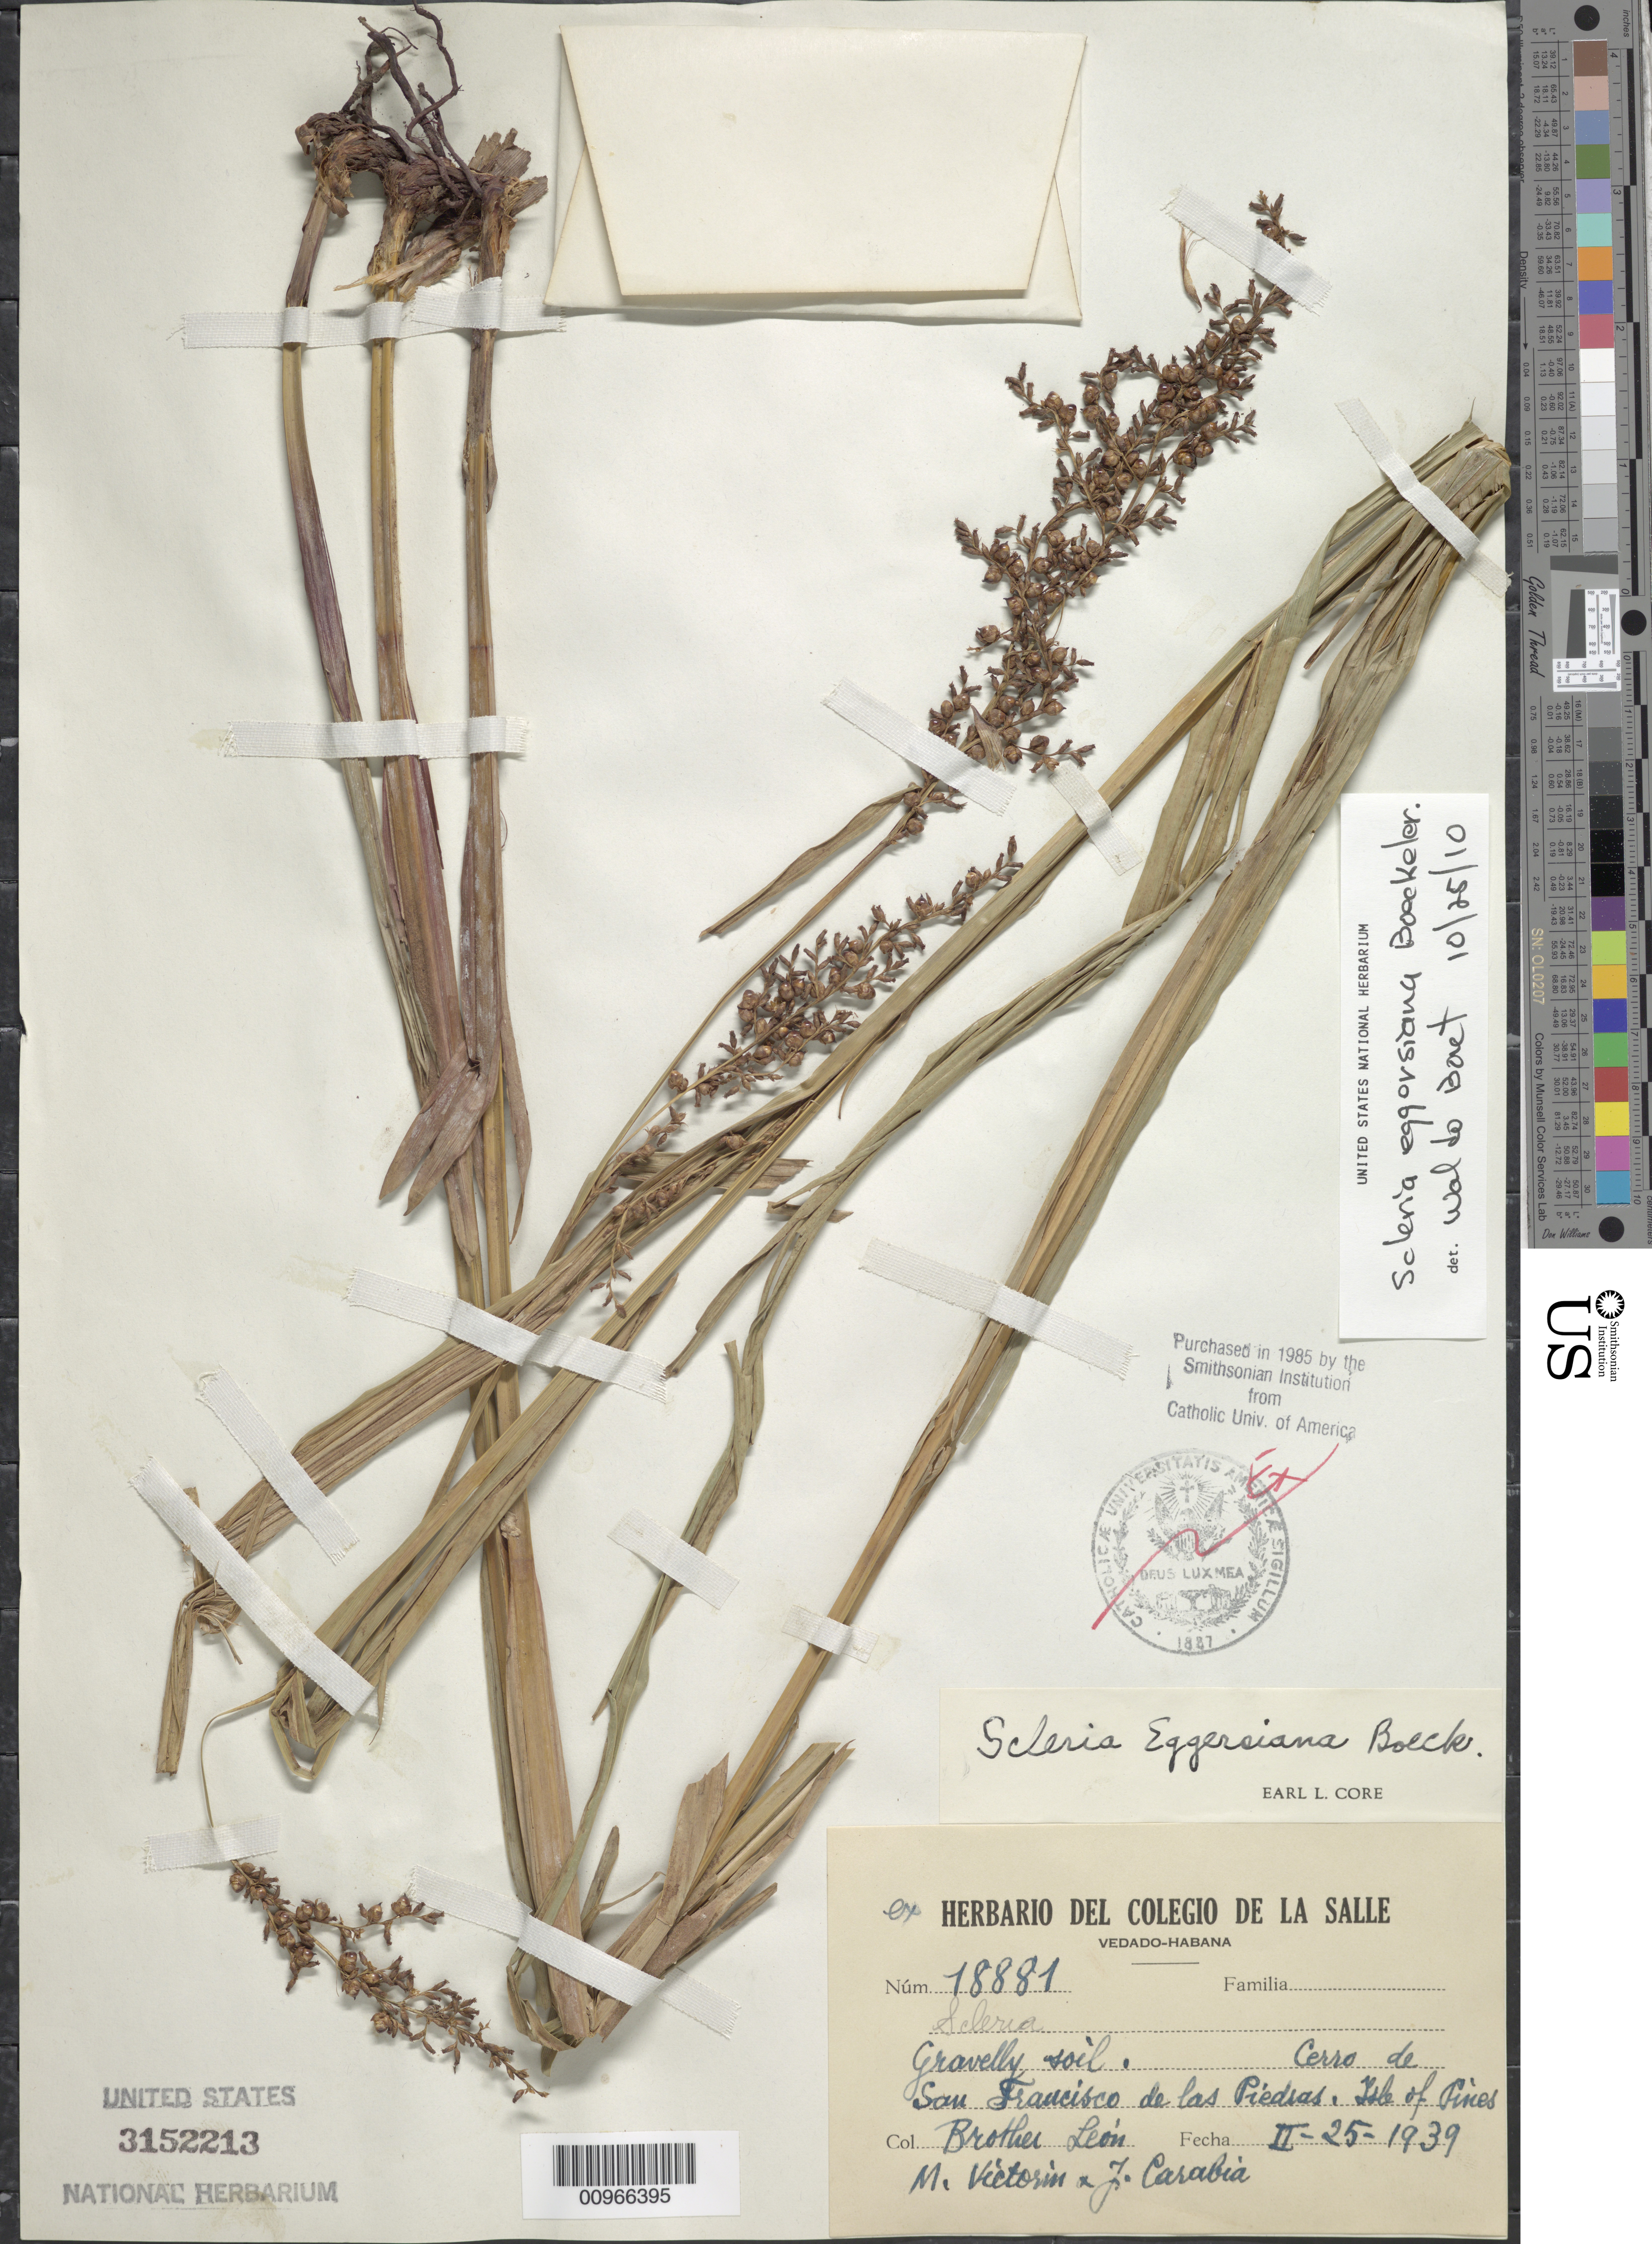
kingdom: Plantae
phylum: Tracheophyta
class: Liliopsida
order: Poales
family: Cyperaceae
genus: Scleria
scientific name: Scleria eggersiana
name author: Boeckeler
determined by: Core, E. L.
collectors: Bro. León, F. Victorin & J. Carabia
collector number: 18881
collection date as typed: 25 Feb 1939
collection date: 1939-02-25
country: Cuba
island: Isla de la Juventud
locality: Isle of Pines, Cerro de San Francisco de las Piedras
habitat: Gravelly soil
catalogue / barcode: US 3152213